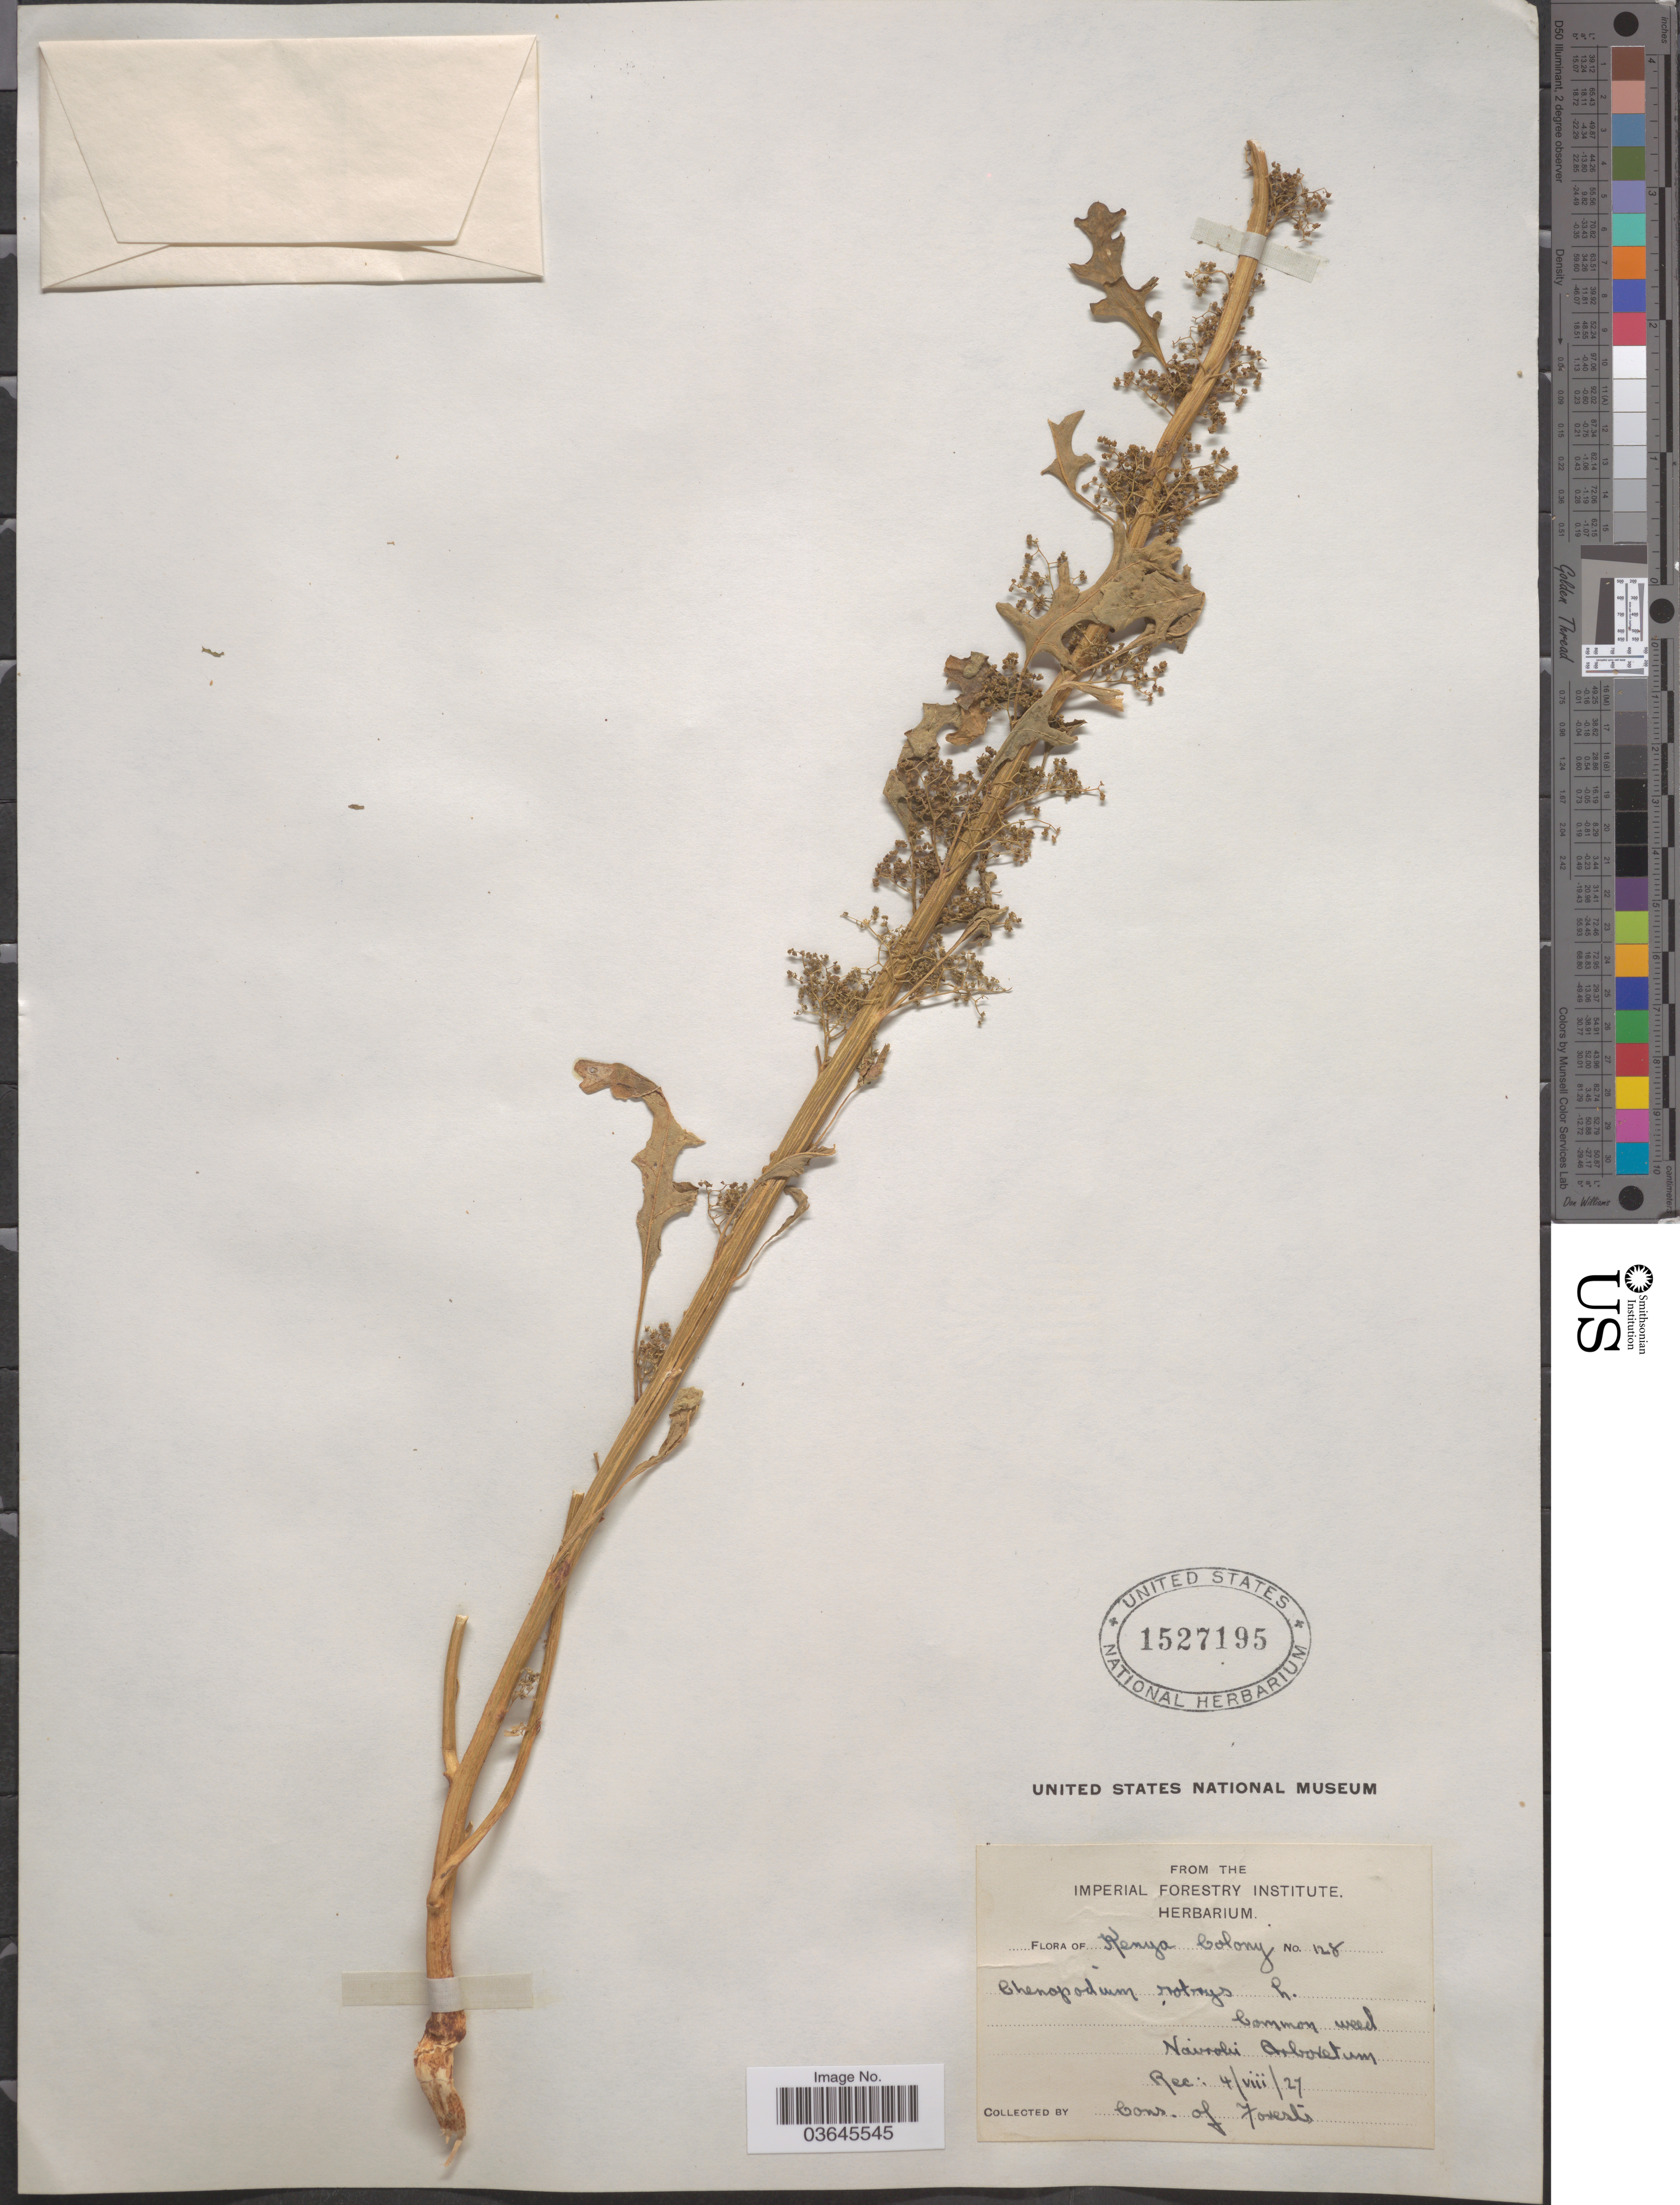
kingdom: Plantae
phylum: Tracheophyta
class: Magnoliopsida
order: Caryophyllales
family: Amaranthaceae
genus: Chenopodium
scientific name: Chenopodium botrys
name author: L.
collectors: Cons. of Forests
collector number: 128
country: Kenya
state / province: Nairobi Area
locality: Kenya Colony. Nairobi Arboretum.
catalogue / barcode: US 1527195